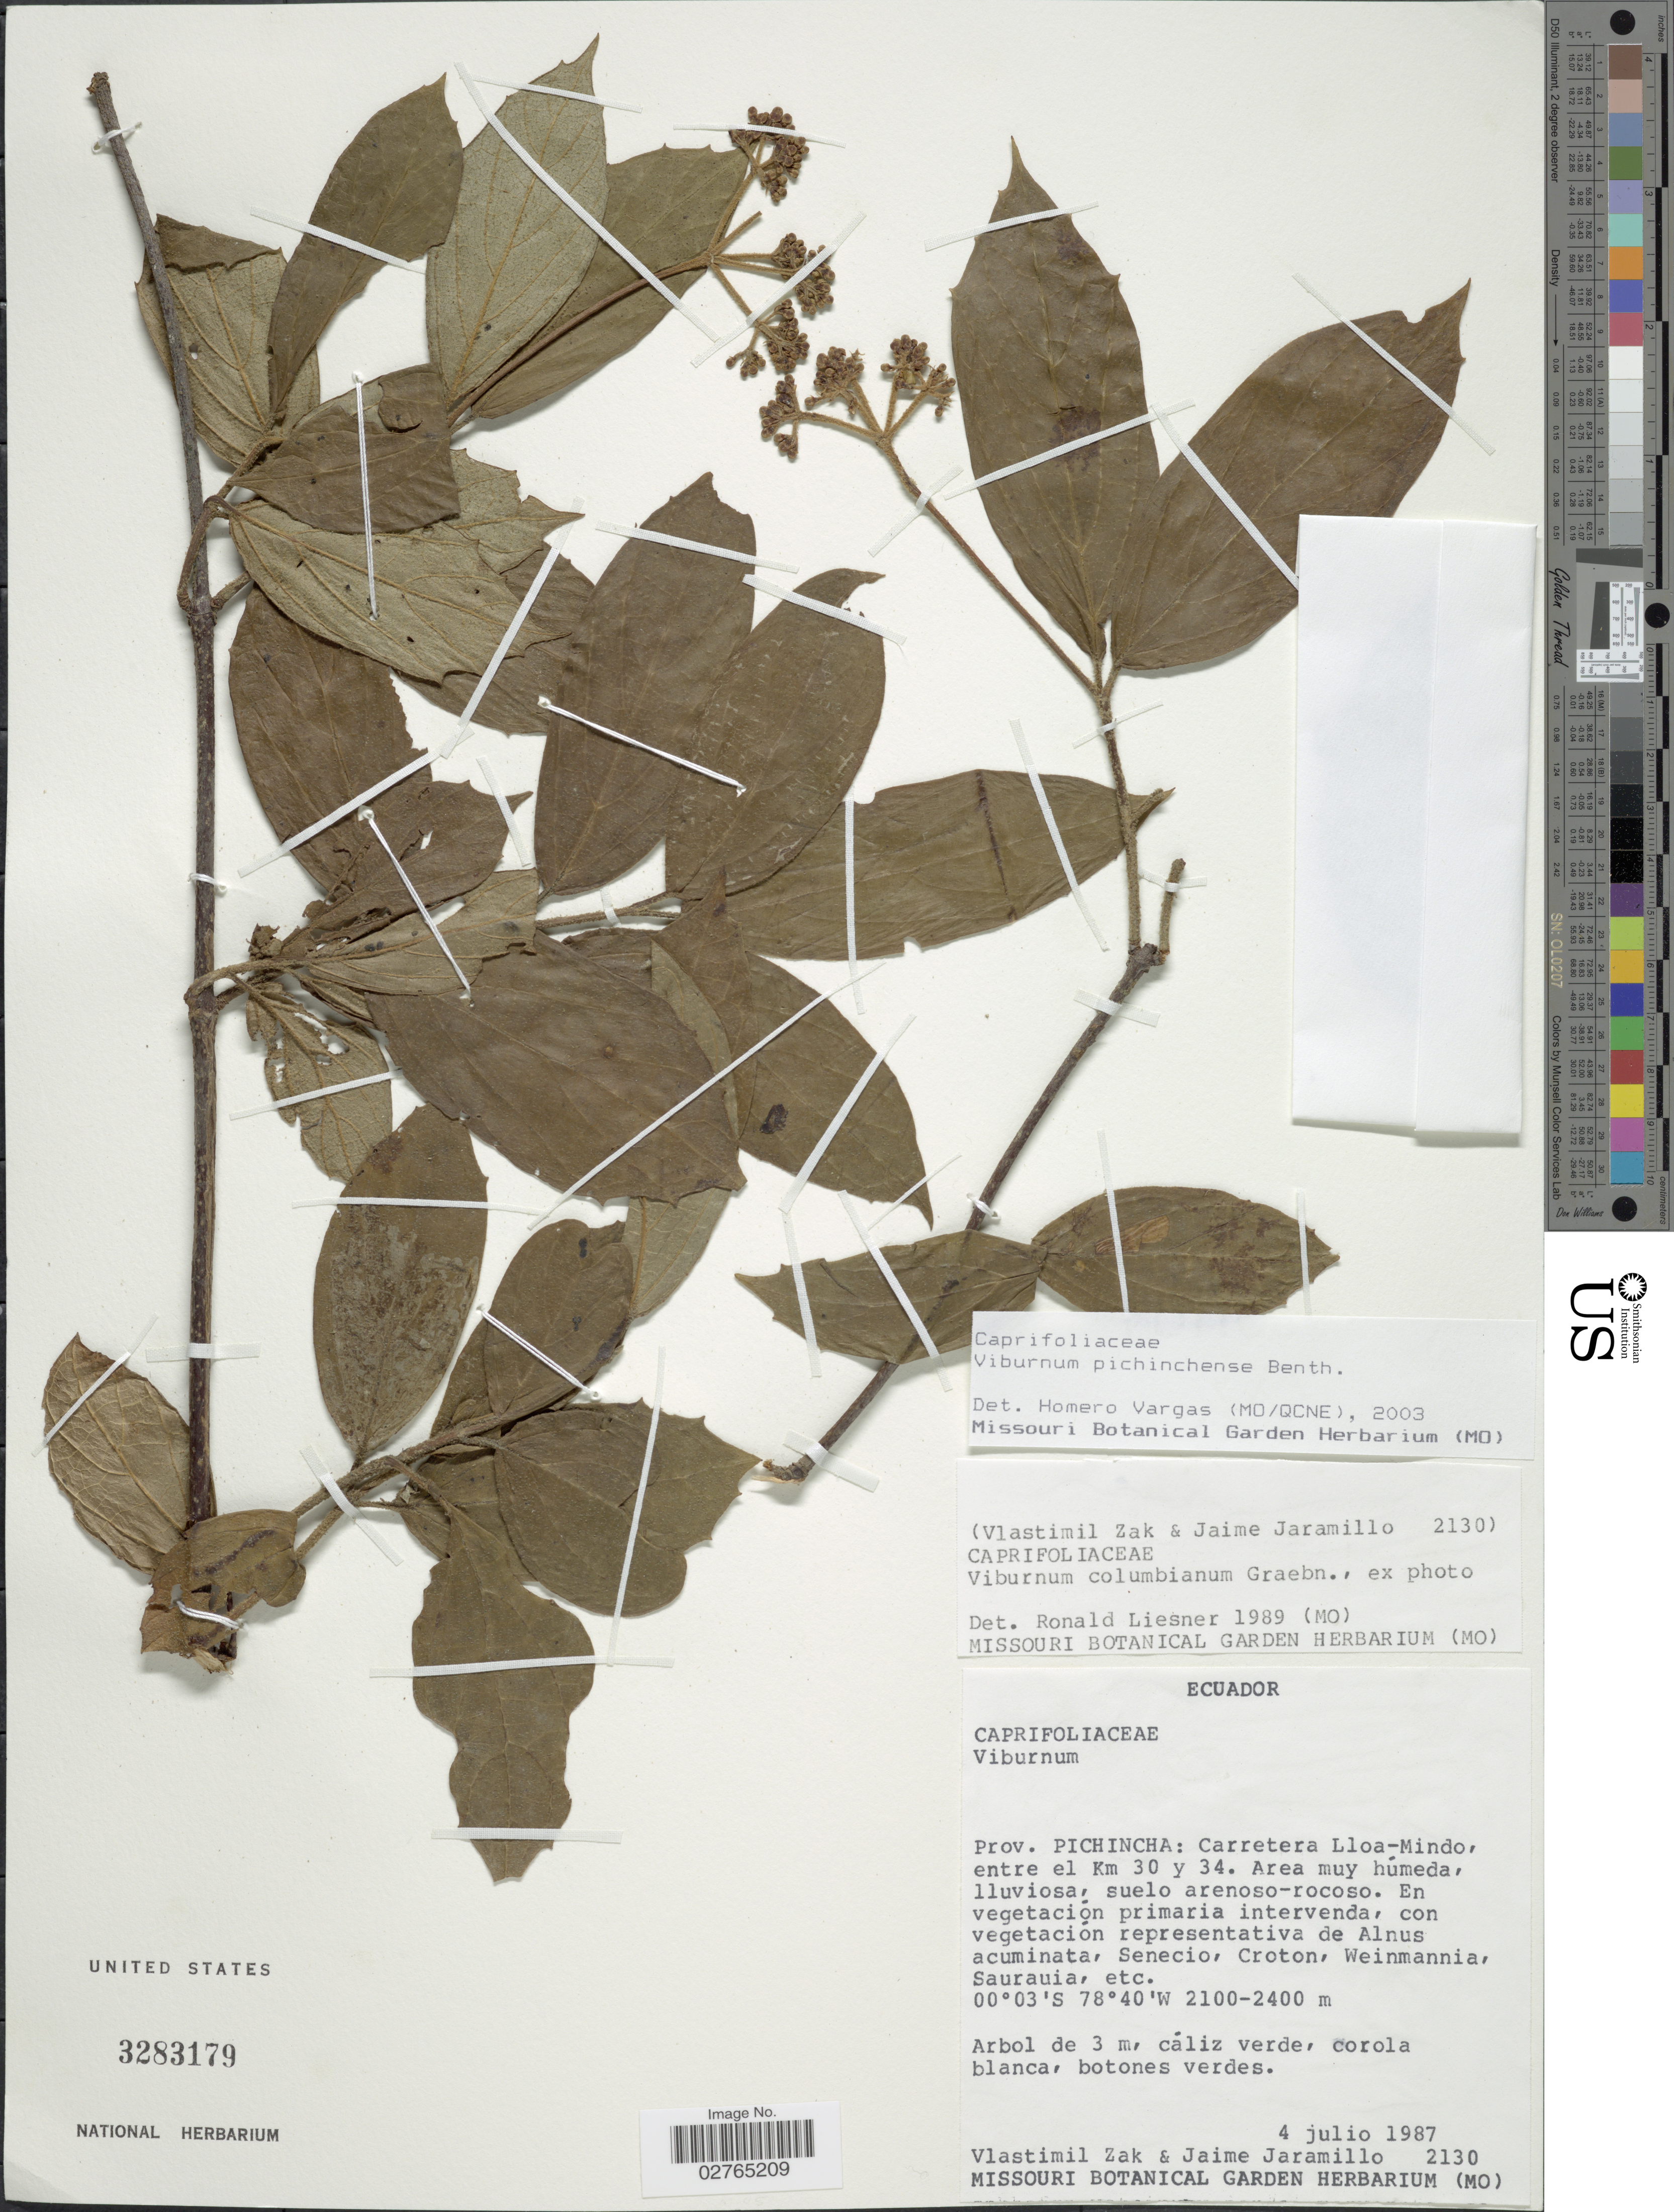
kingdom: Plantae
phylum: Tracheophyta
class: Magnoliopsida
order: Dipsacales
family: Viburnaceae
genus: Viburnum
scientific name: Viburnum pichinchense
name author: Benth.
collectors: V. Zak & J. Jaramillo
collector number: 2130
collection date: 1987-07-04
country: Ecuador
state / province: Pichincha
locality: Carretera Lloa-Mindo, entre el Km 30 y 34.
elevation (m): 2100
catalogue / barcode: US 3283179